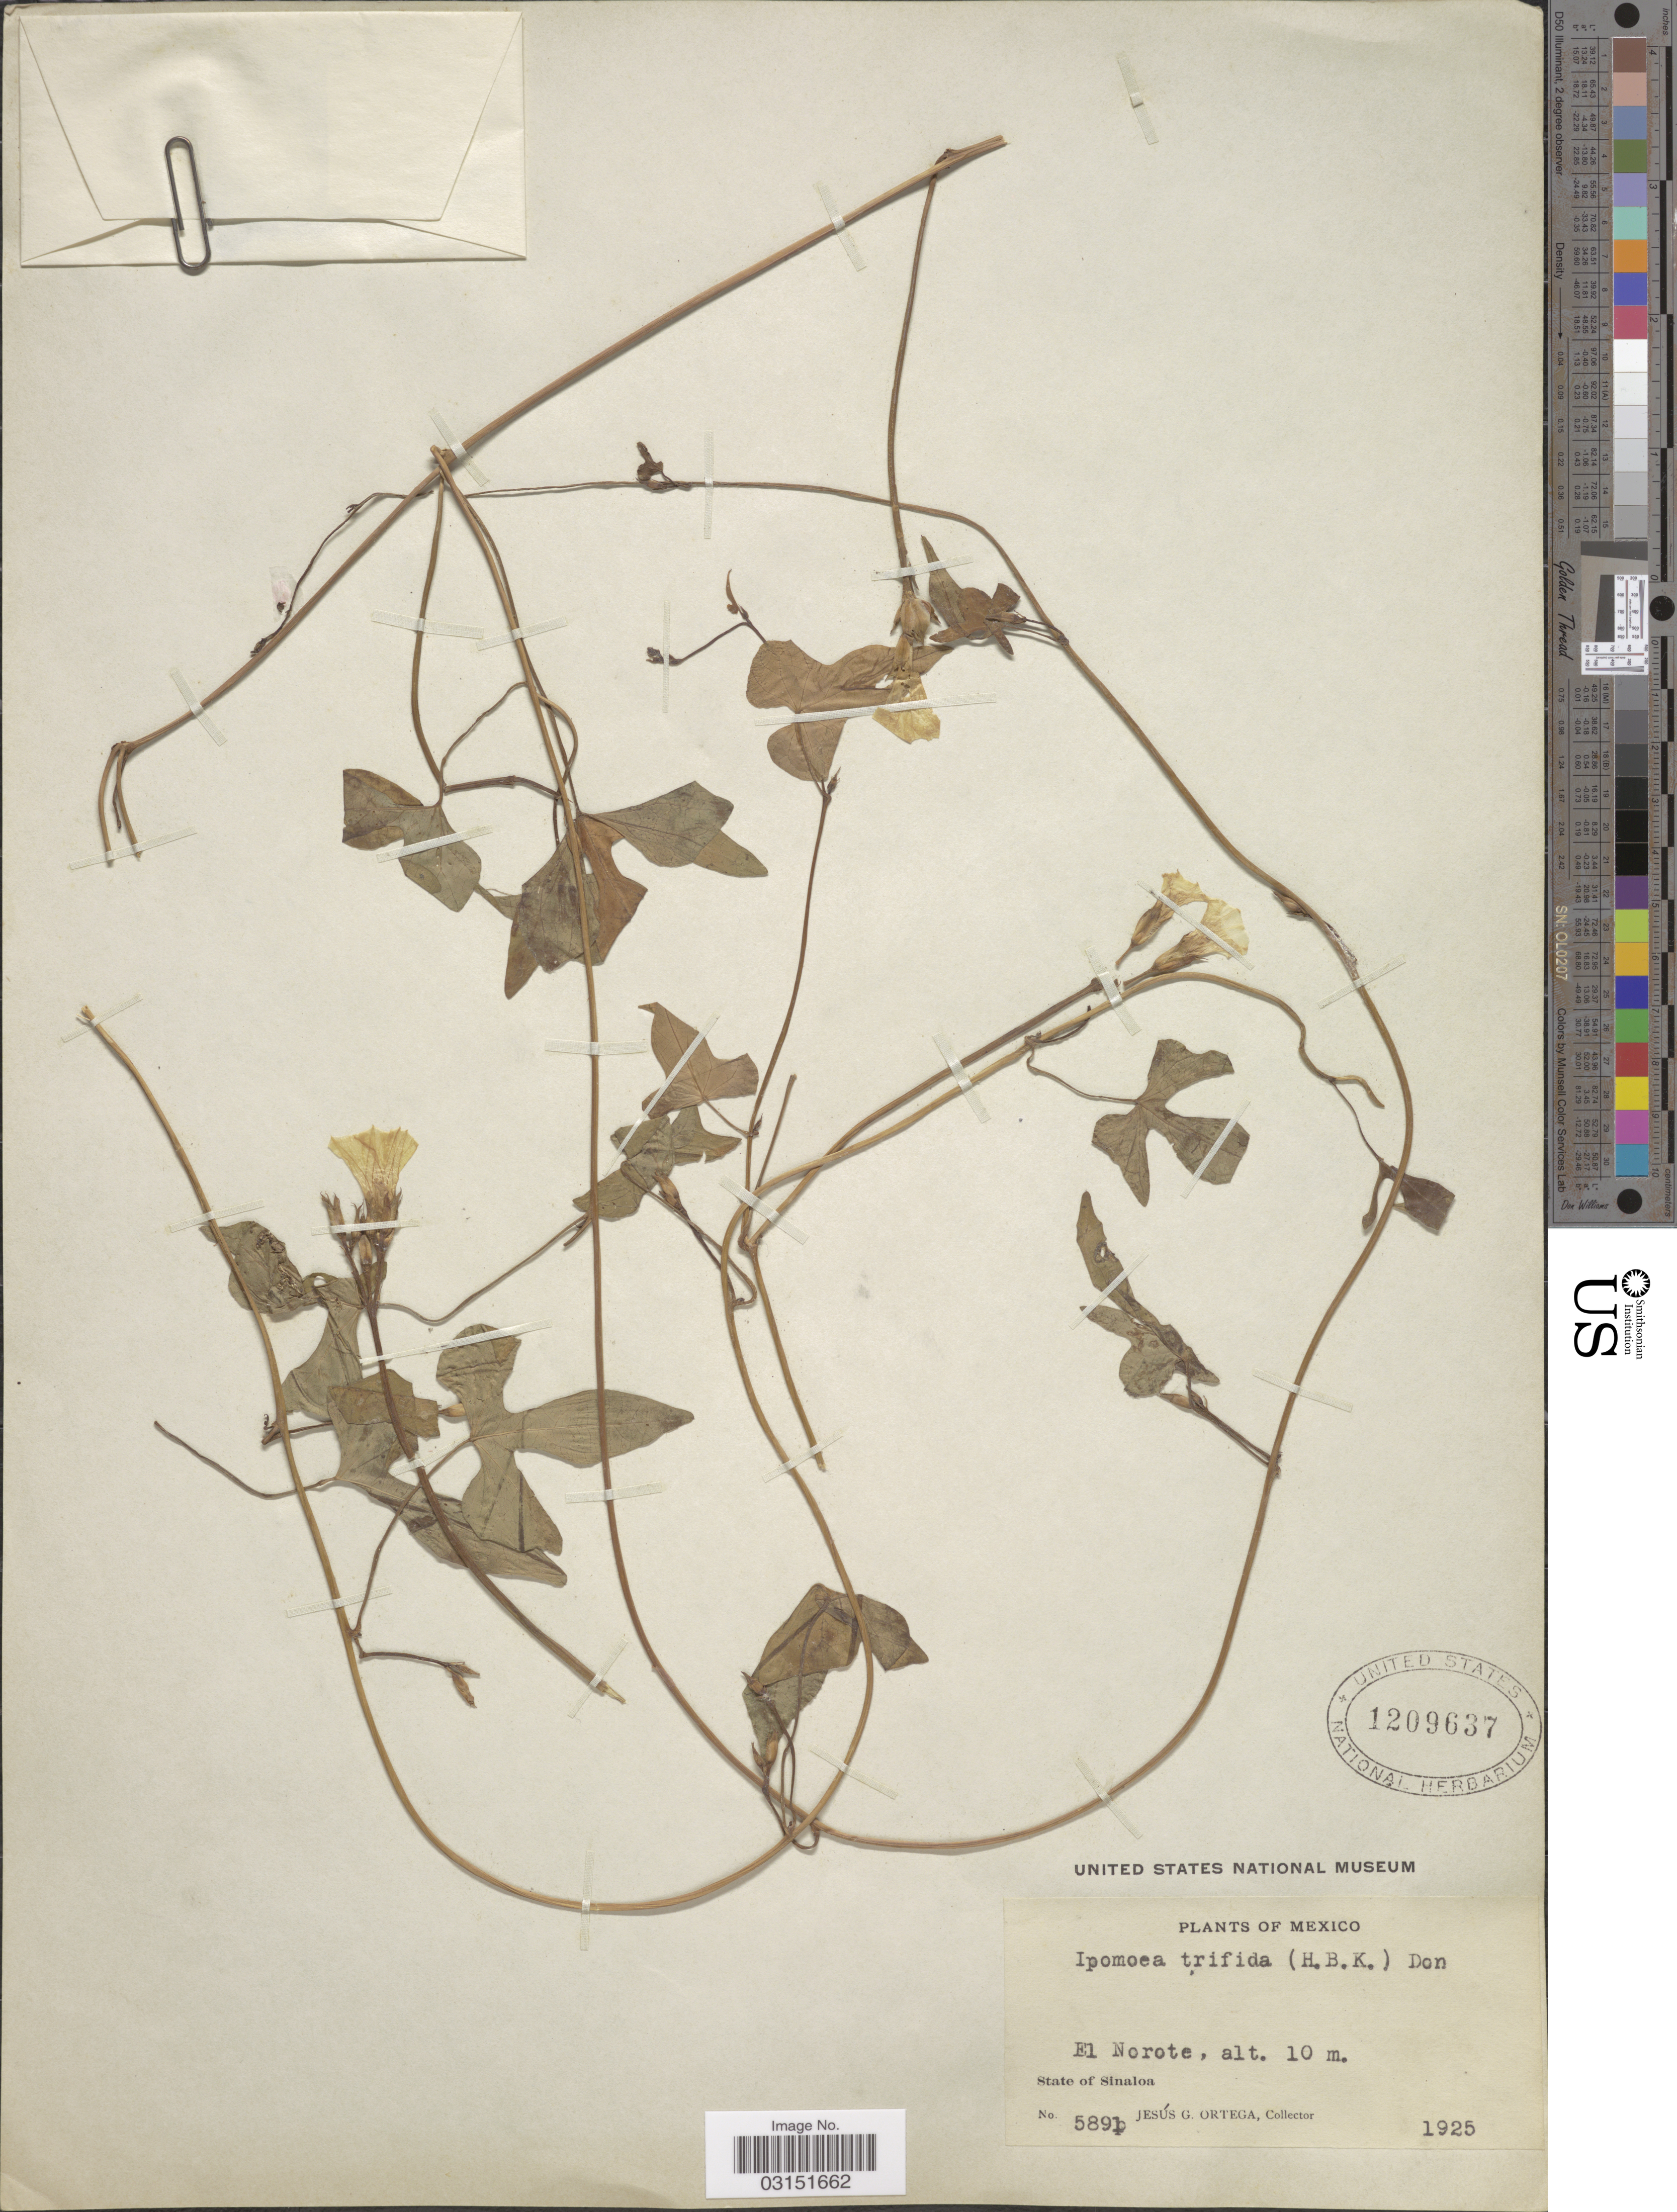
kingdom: Plantae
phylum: Tracheophyta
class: Magnoliopsida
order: Solanales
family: Convolvulaceae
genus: Ipomoea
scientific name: Ipomoea trifida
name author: (Kunth) G. Don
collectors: J. Ortega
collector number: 5891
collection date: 1925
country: Mexico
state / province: Sinaloa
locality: El Norote.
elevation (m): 10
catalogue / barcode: US 1209637